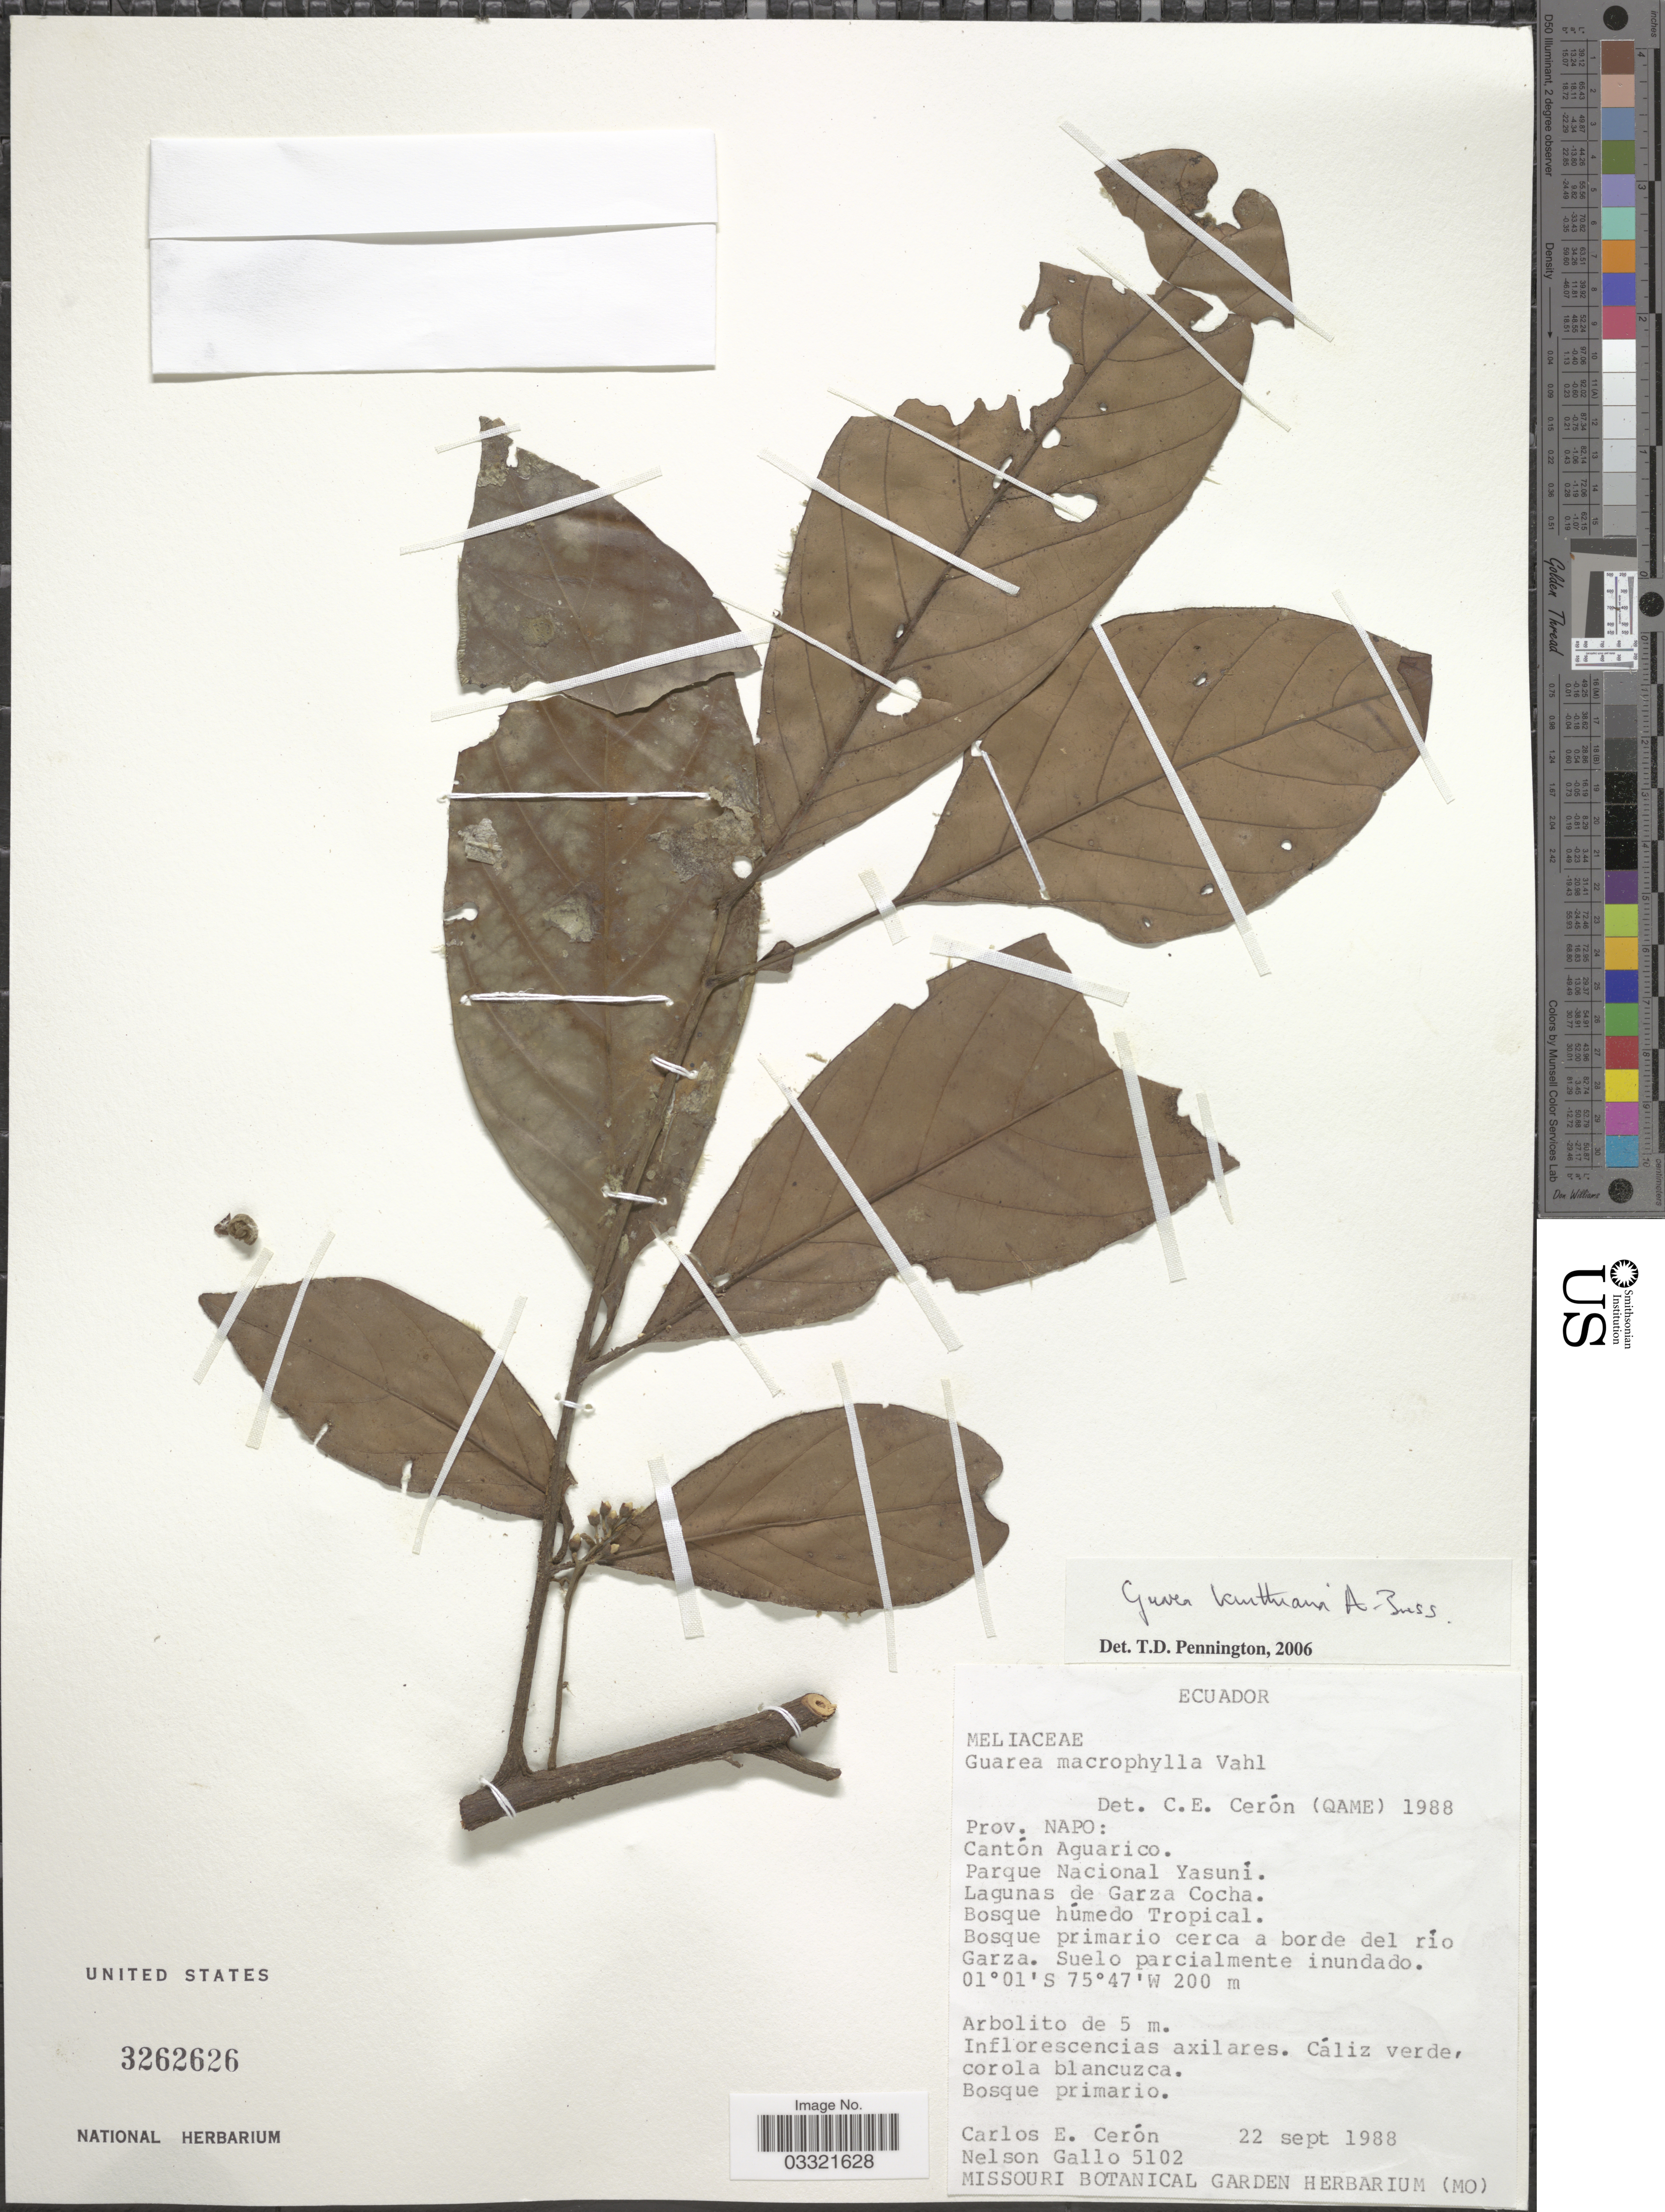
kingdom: Plantae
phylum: Tracheophyta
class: Magnoliopsida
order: Sapindales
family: Meliaceae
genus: Guarea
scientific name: Guarea kunthiana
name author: A. Juss.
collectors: C. E. Cerón M. & N. Gallo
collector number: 5102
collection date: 1988-09-22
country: Ecuador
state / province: Napo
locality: Cantón Aguarico. Parque Nacional Yasuní. Lagunas de Garza Cocha.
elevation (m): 200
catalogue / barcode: US 3262626